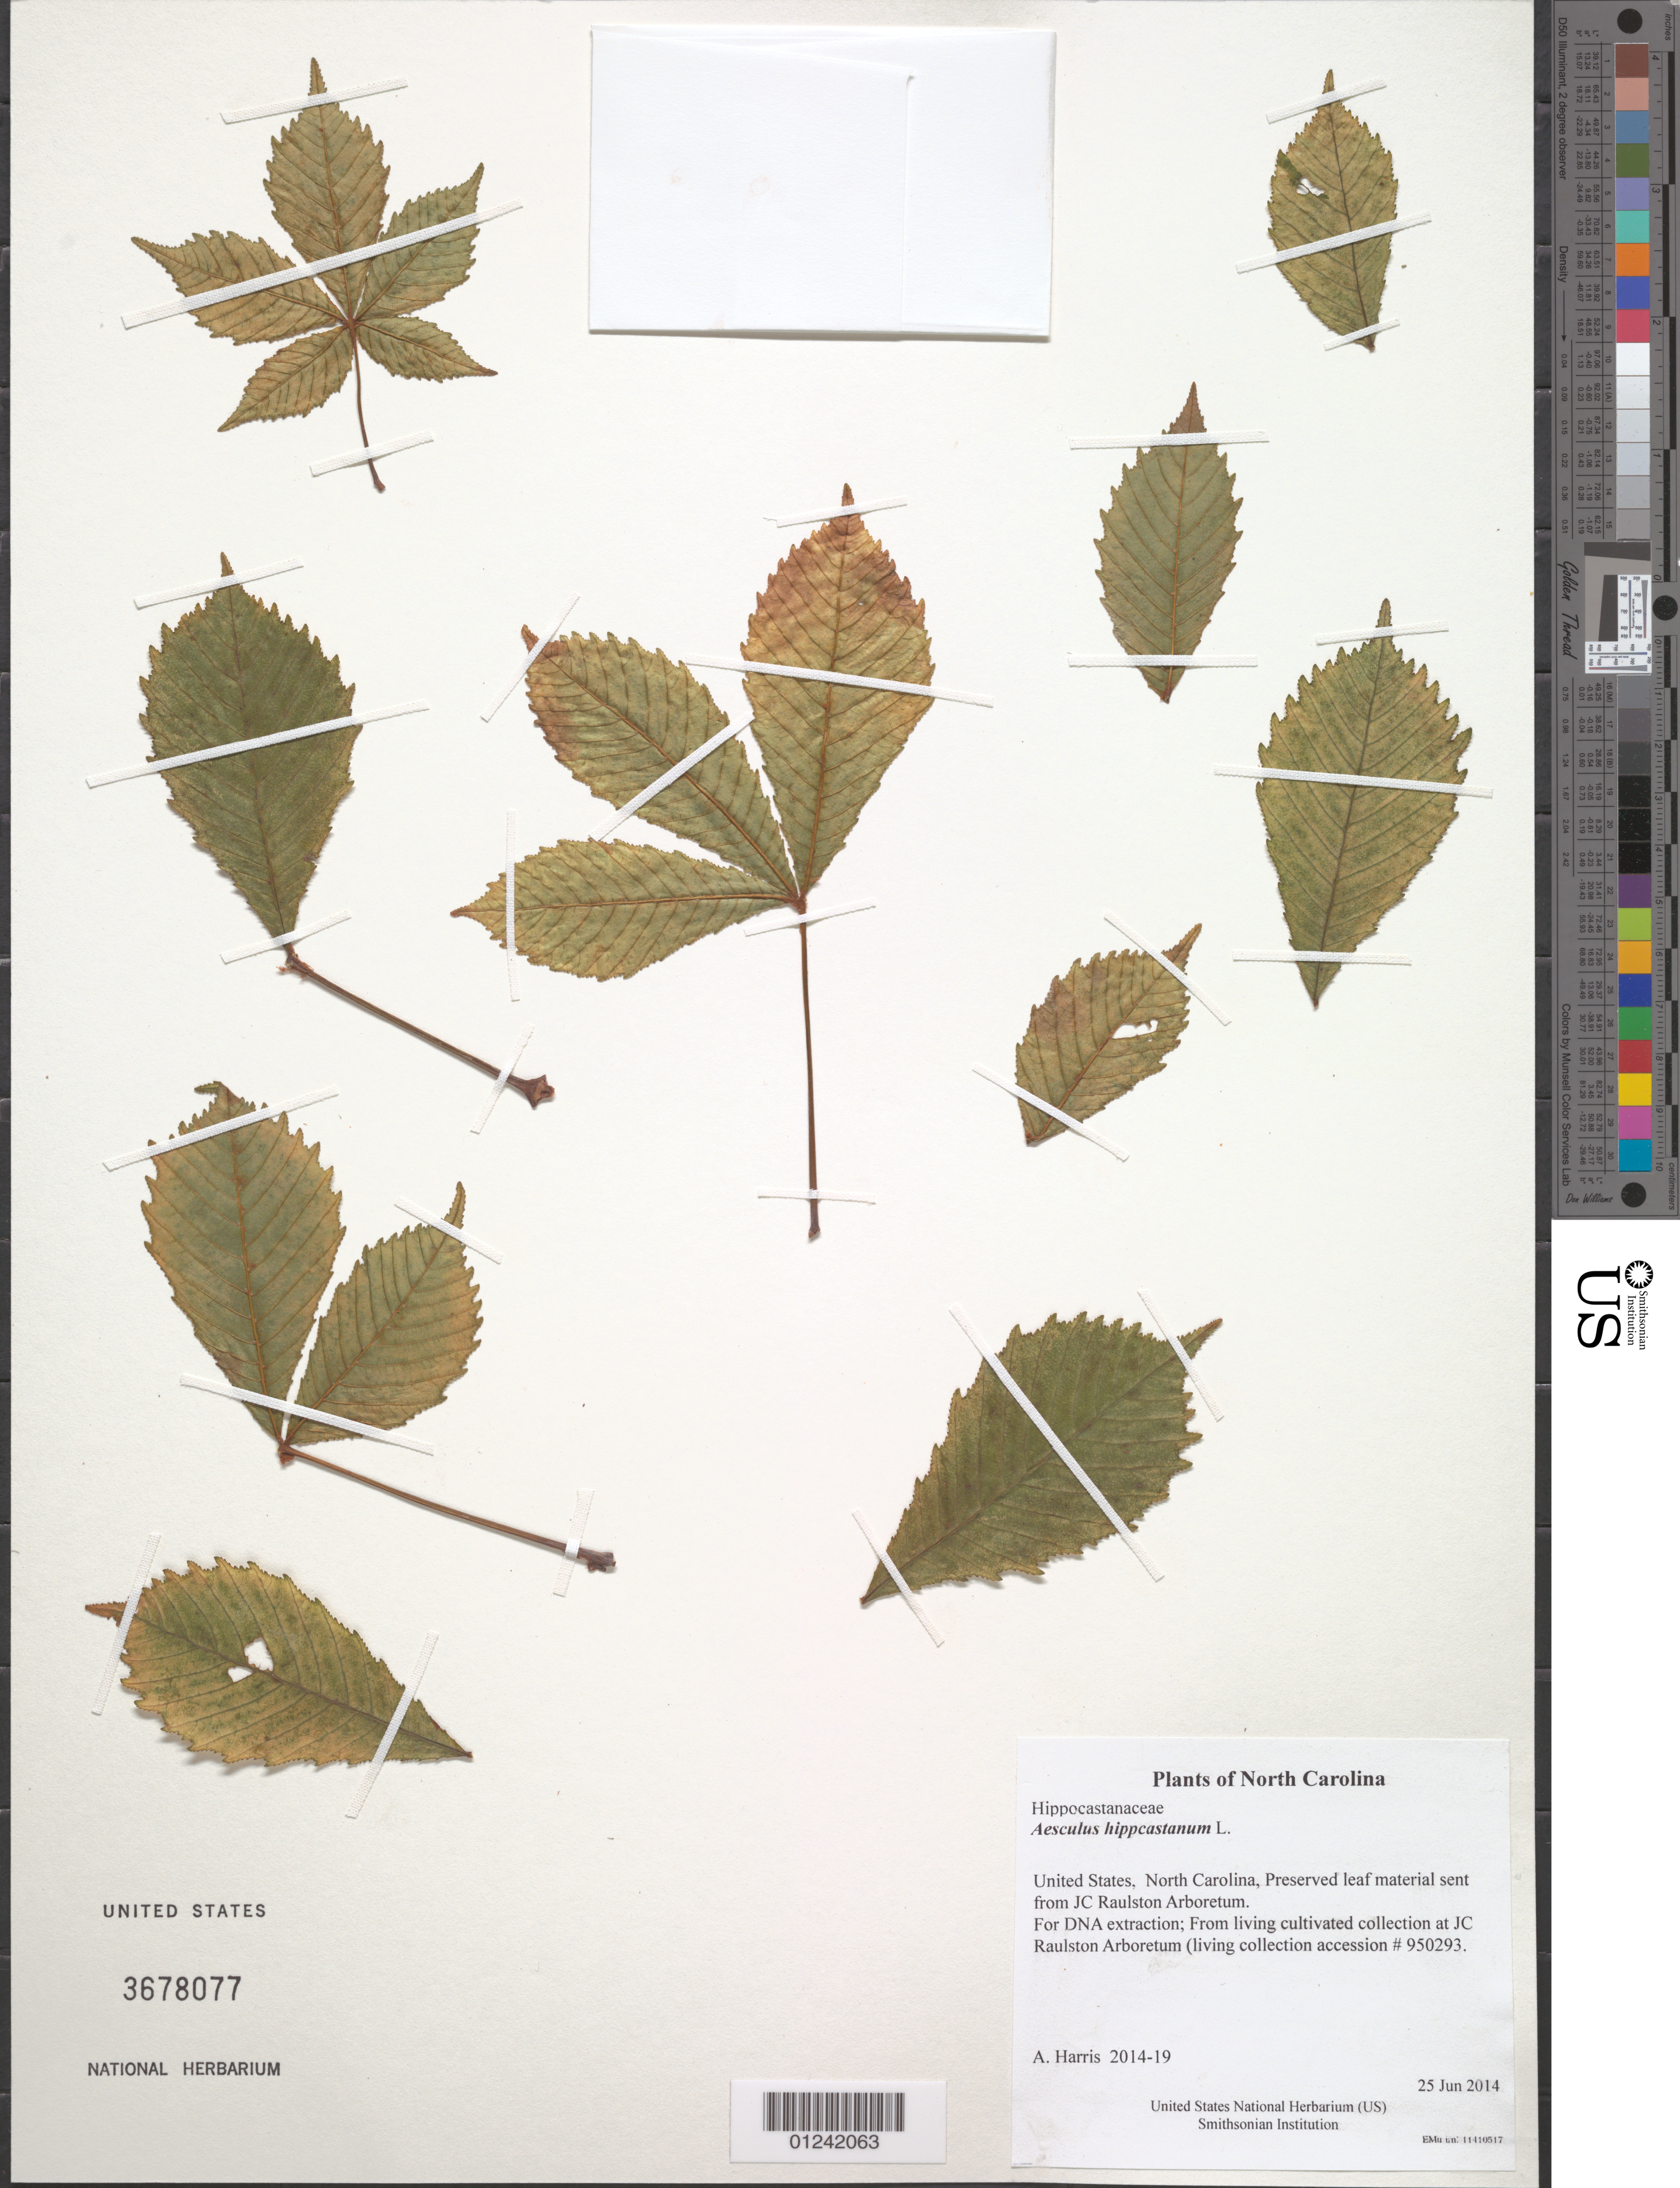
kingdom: Plantae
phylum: Tracheophyta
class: Magnoliopsida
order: Sapindales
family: Sapindaceae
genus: Aesculus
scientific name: Aesculus hippocastanum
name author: L.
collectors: A. J. Harris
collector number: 2014-19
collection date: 2014-06-25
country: United States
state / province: North Carolina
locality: Preserved leaf material sent from JC Raulston Arboretum.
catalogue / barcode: US 3678077